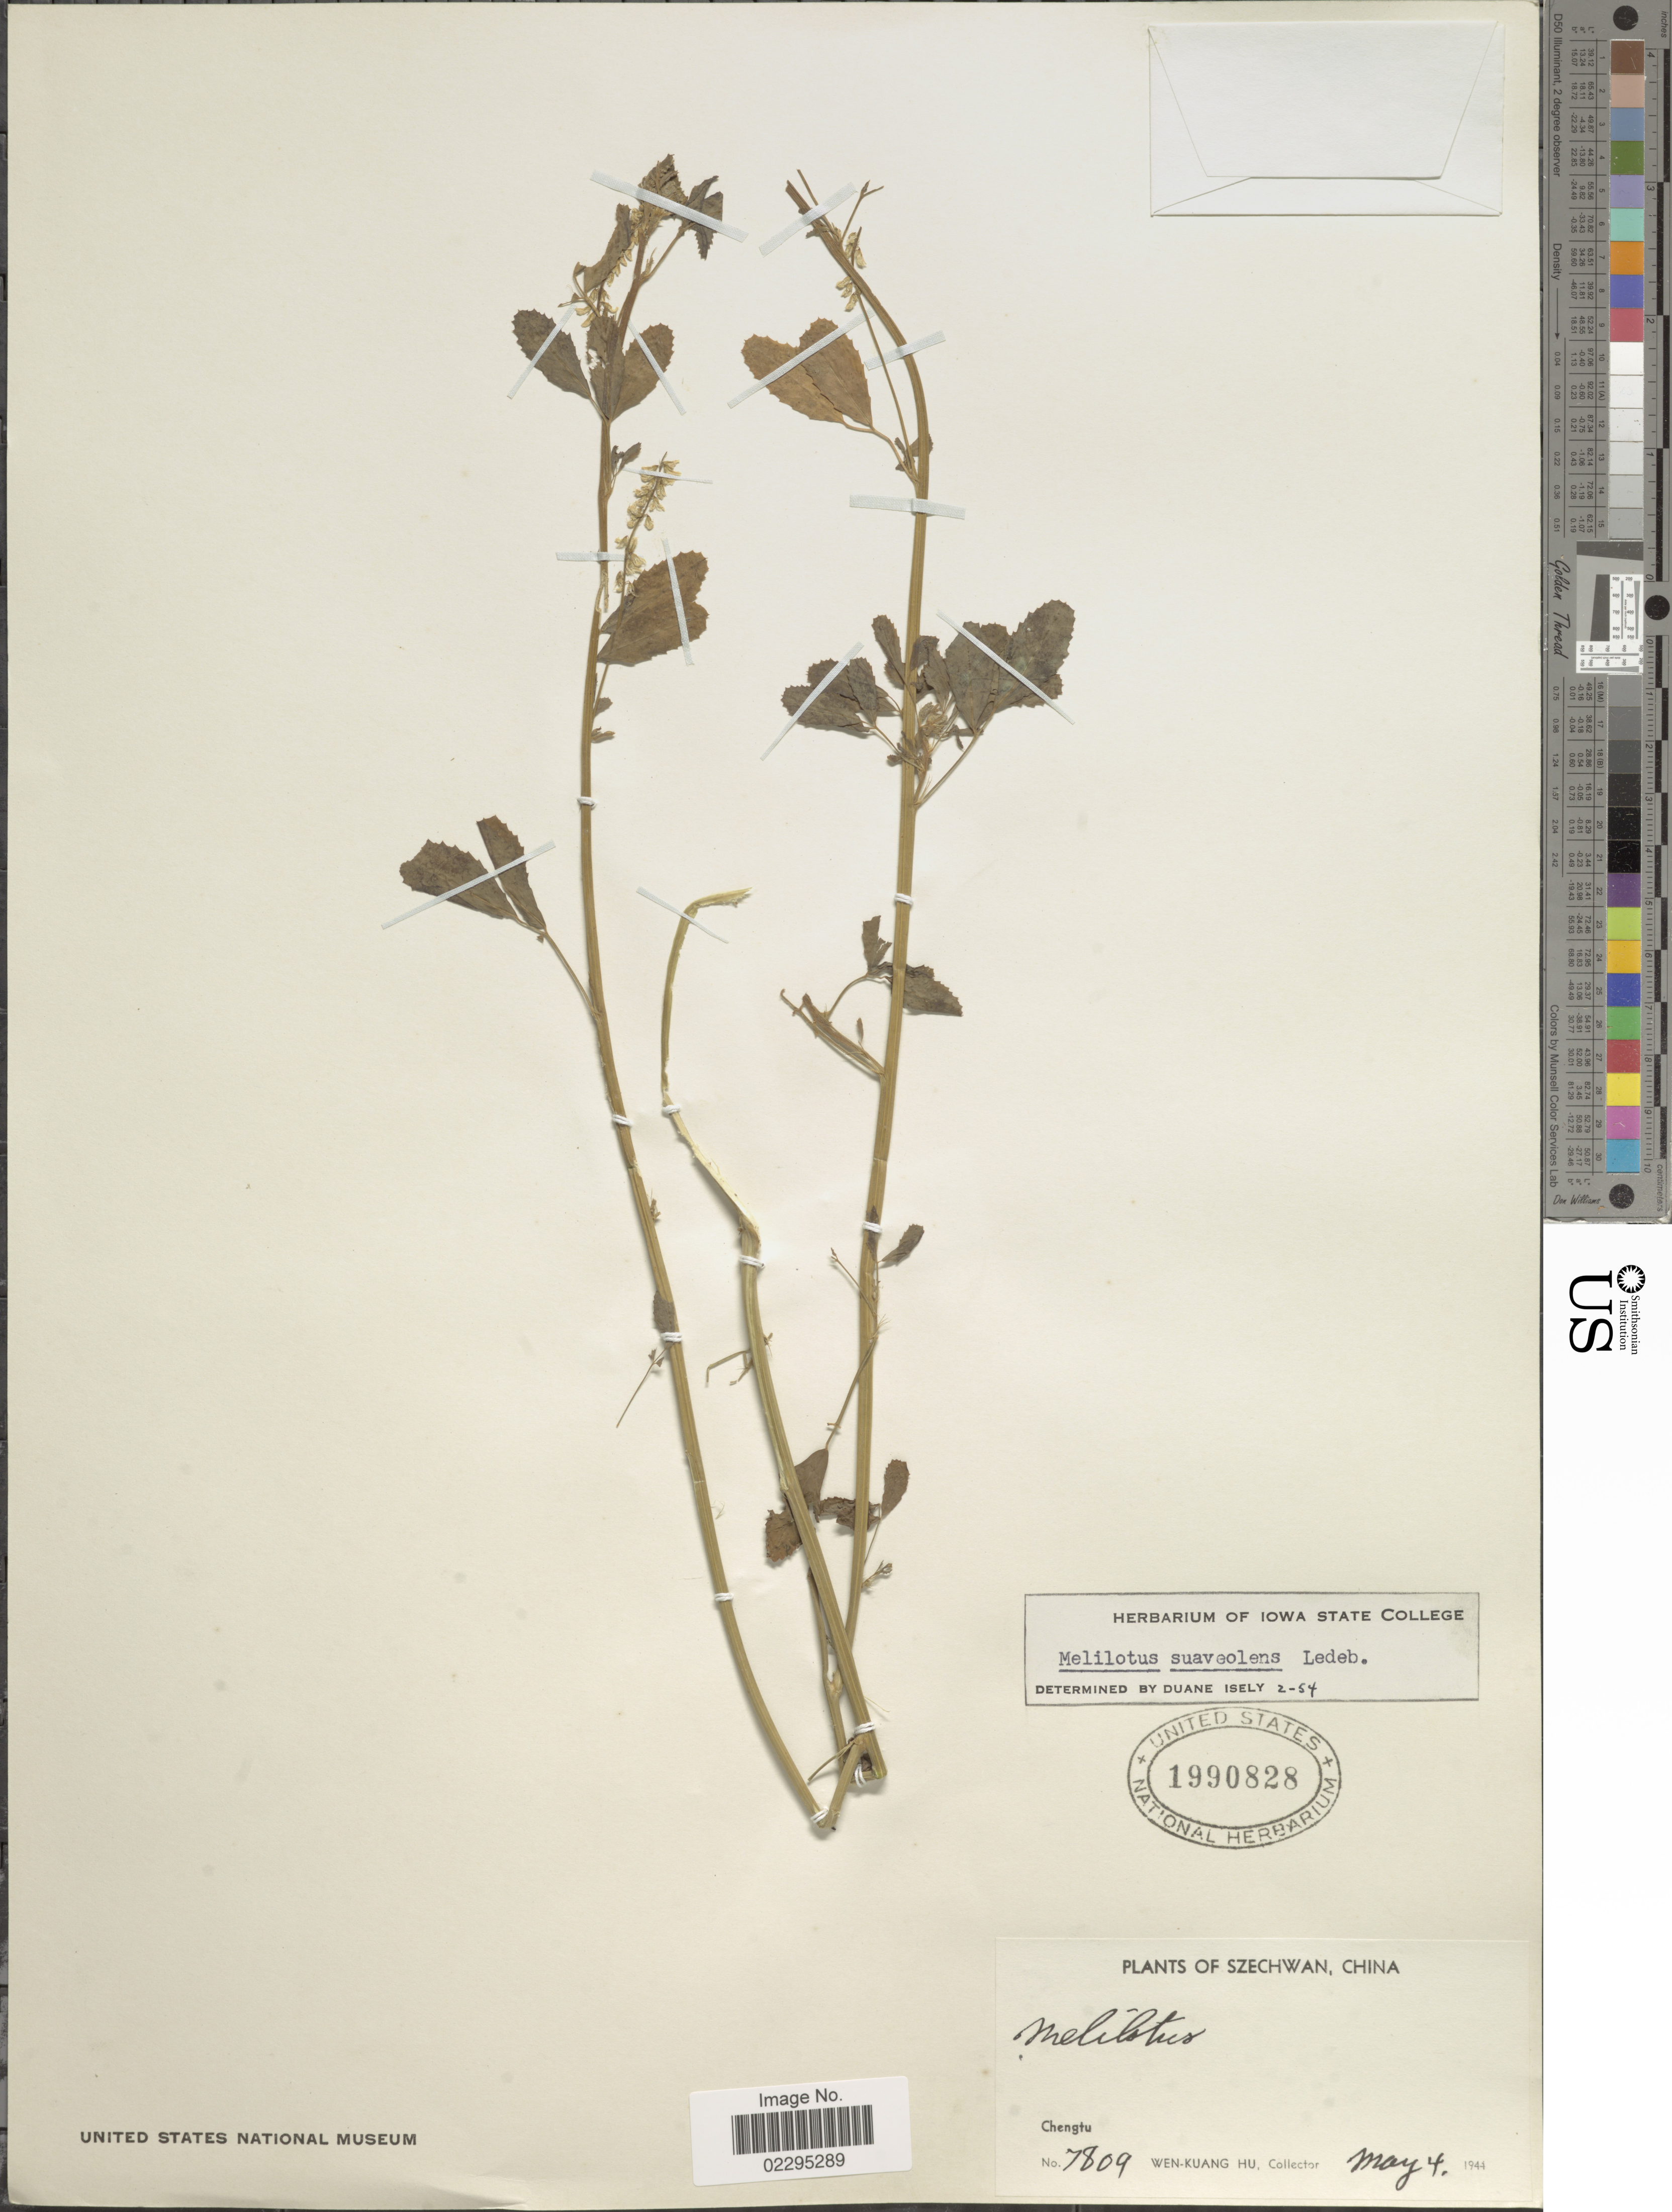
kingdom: Plantae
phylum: Tracheophyta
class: Magnoliopsida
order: Fabales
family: Fabaceae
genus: Melilotus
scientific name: Melilotus suaveolens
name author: Ledeb.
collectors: W. K. Hu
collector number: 7809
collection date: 1944-05-04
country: China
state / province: Sichuan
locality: Szechwan, China. Chengtu.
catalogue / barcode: US 1990828